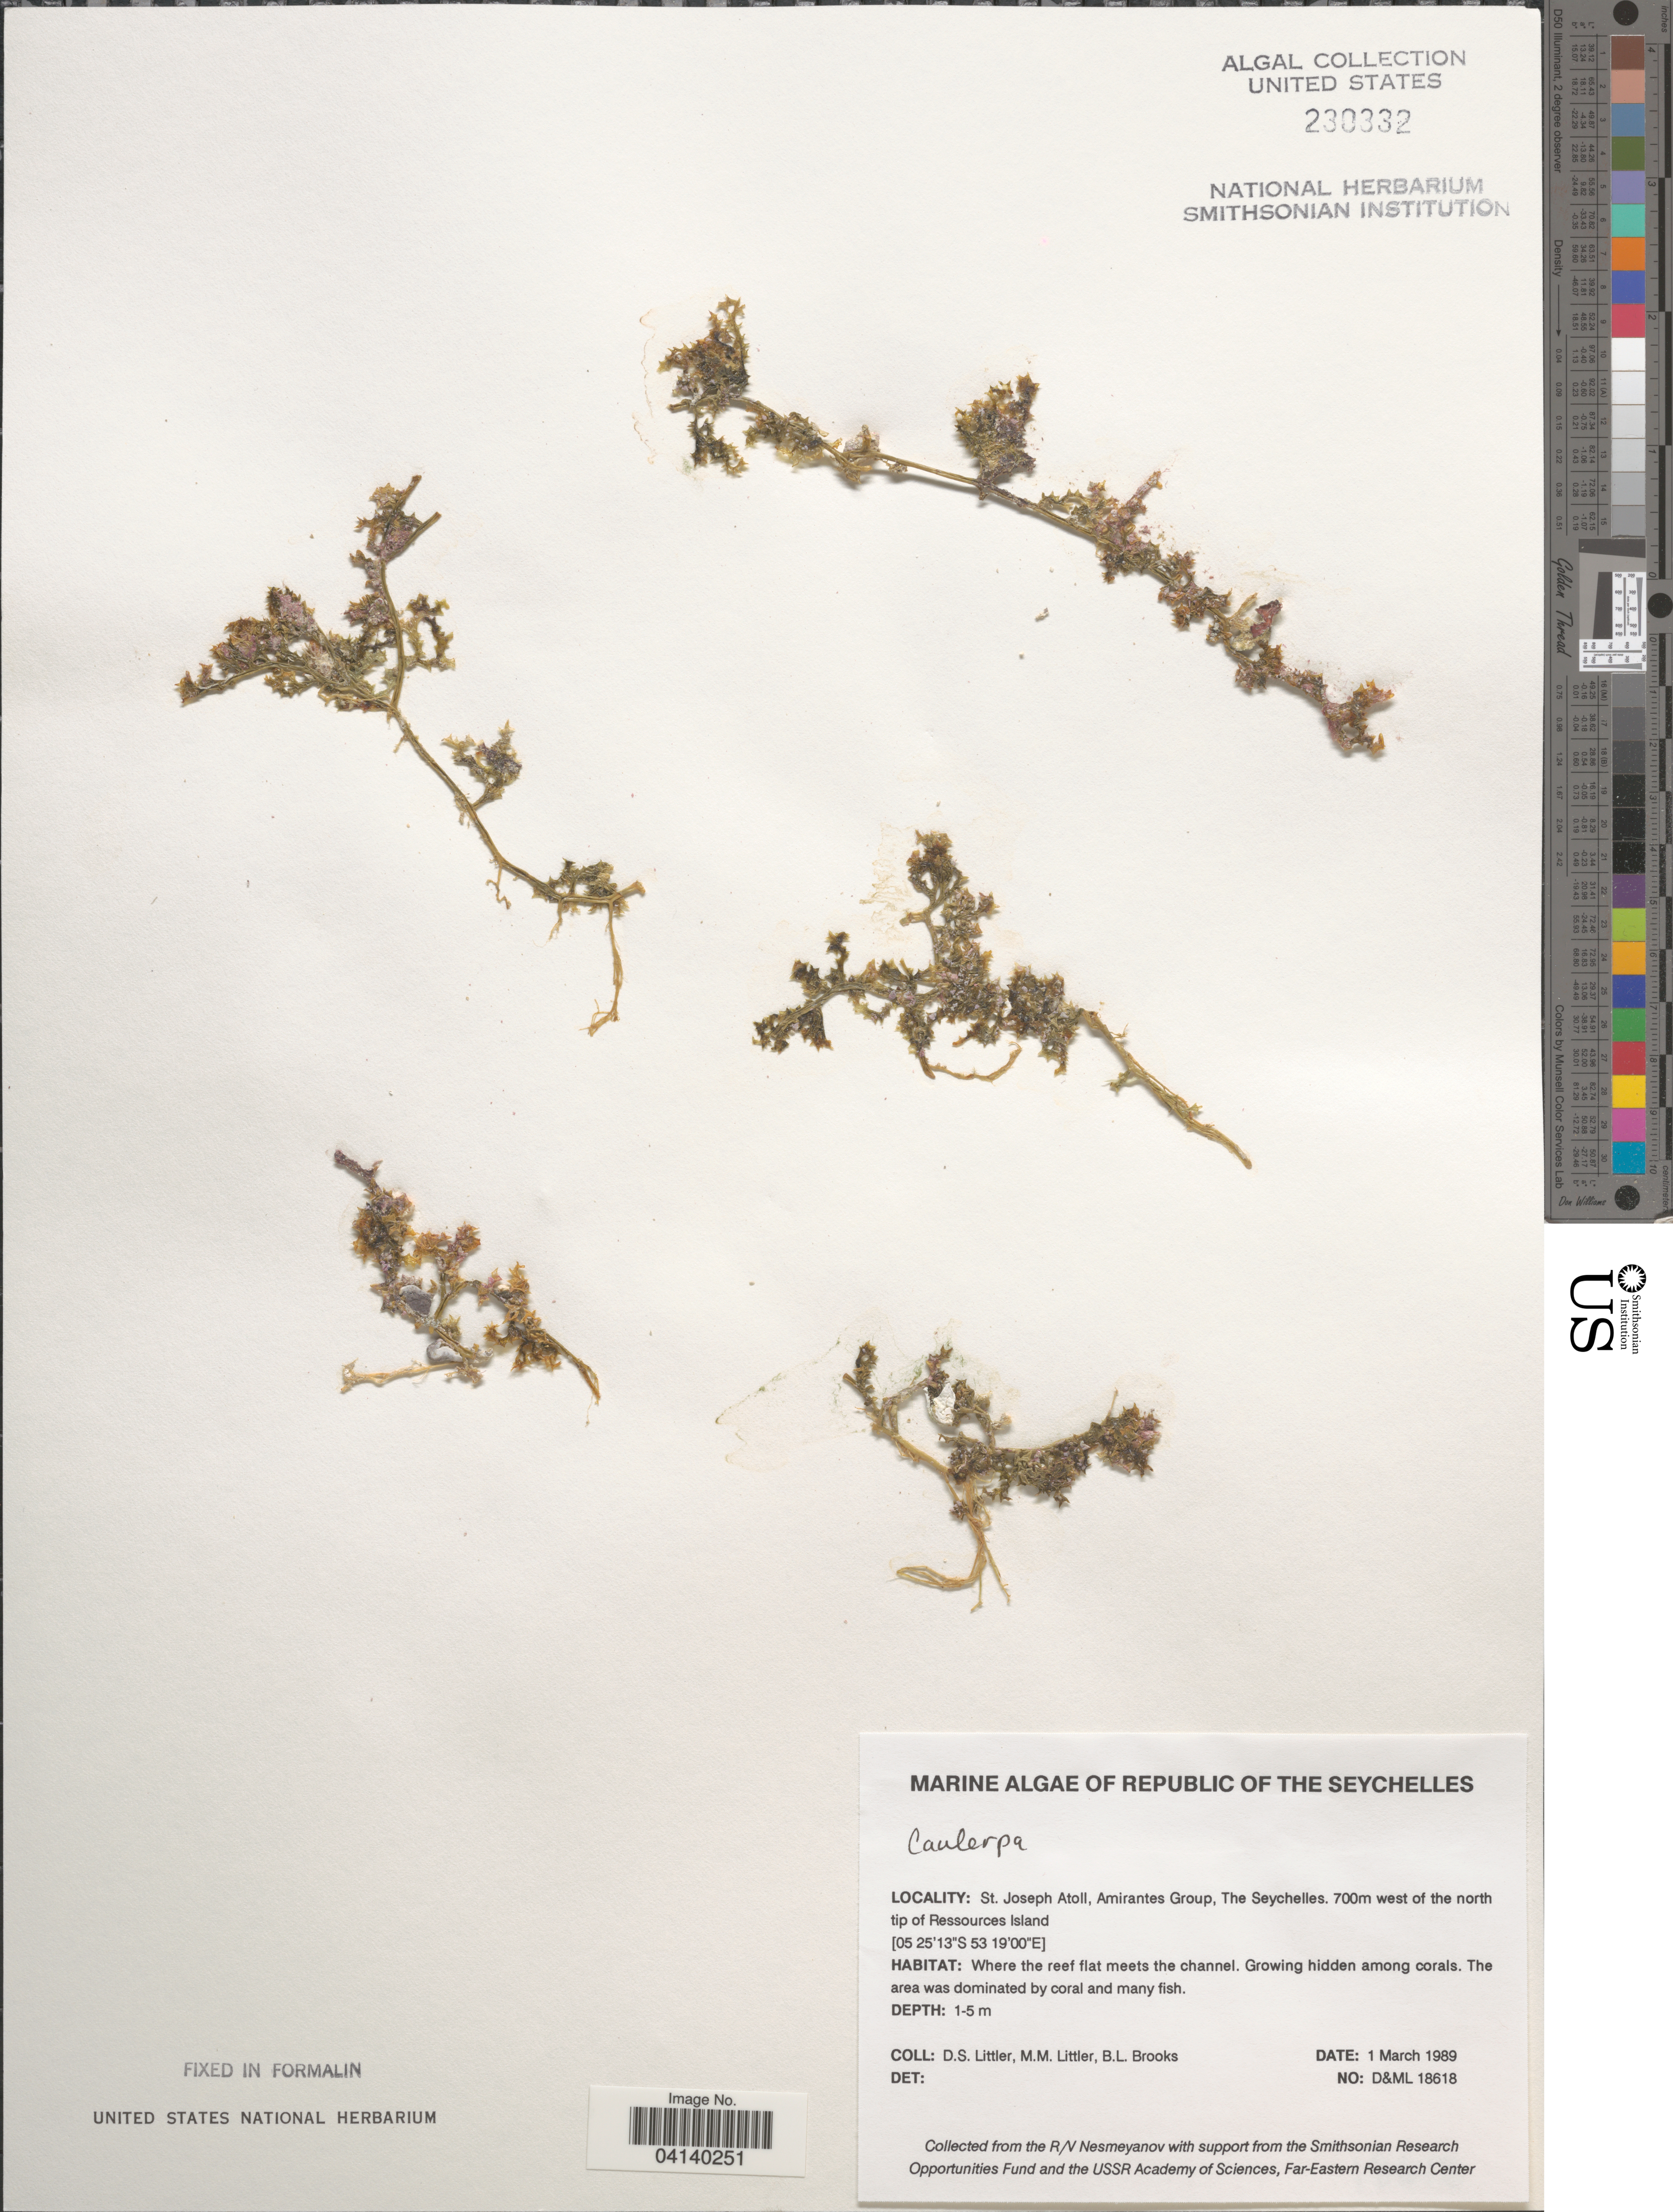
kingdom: Plantae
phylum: Chlorophyta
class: Ulvophyceae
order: Bryopsidales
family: Caulerpaceae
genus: Caulerpa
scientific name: Caulerpa sp.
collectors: D. S. Littler & B. Brooks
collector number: D&ML18618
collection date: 1989-03-01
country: Seychelles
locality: Republic of the Seychelles. St. Joseph Atoll, Amirantes Group. 700m west of the north tip of Ressources Island.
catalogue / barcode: US 230332